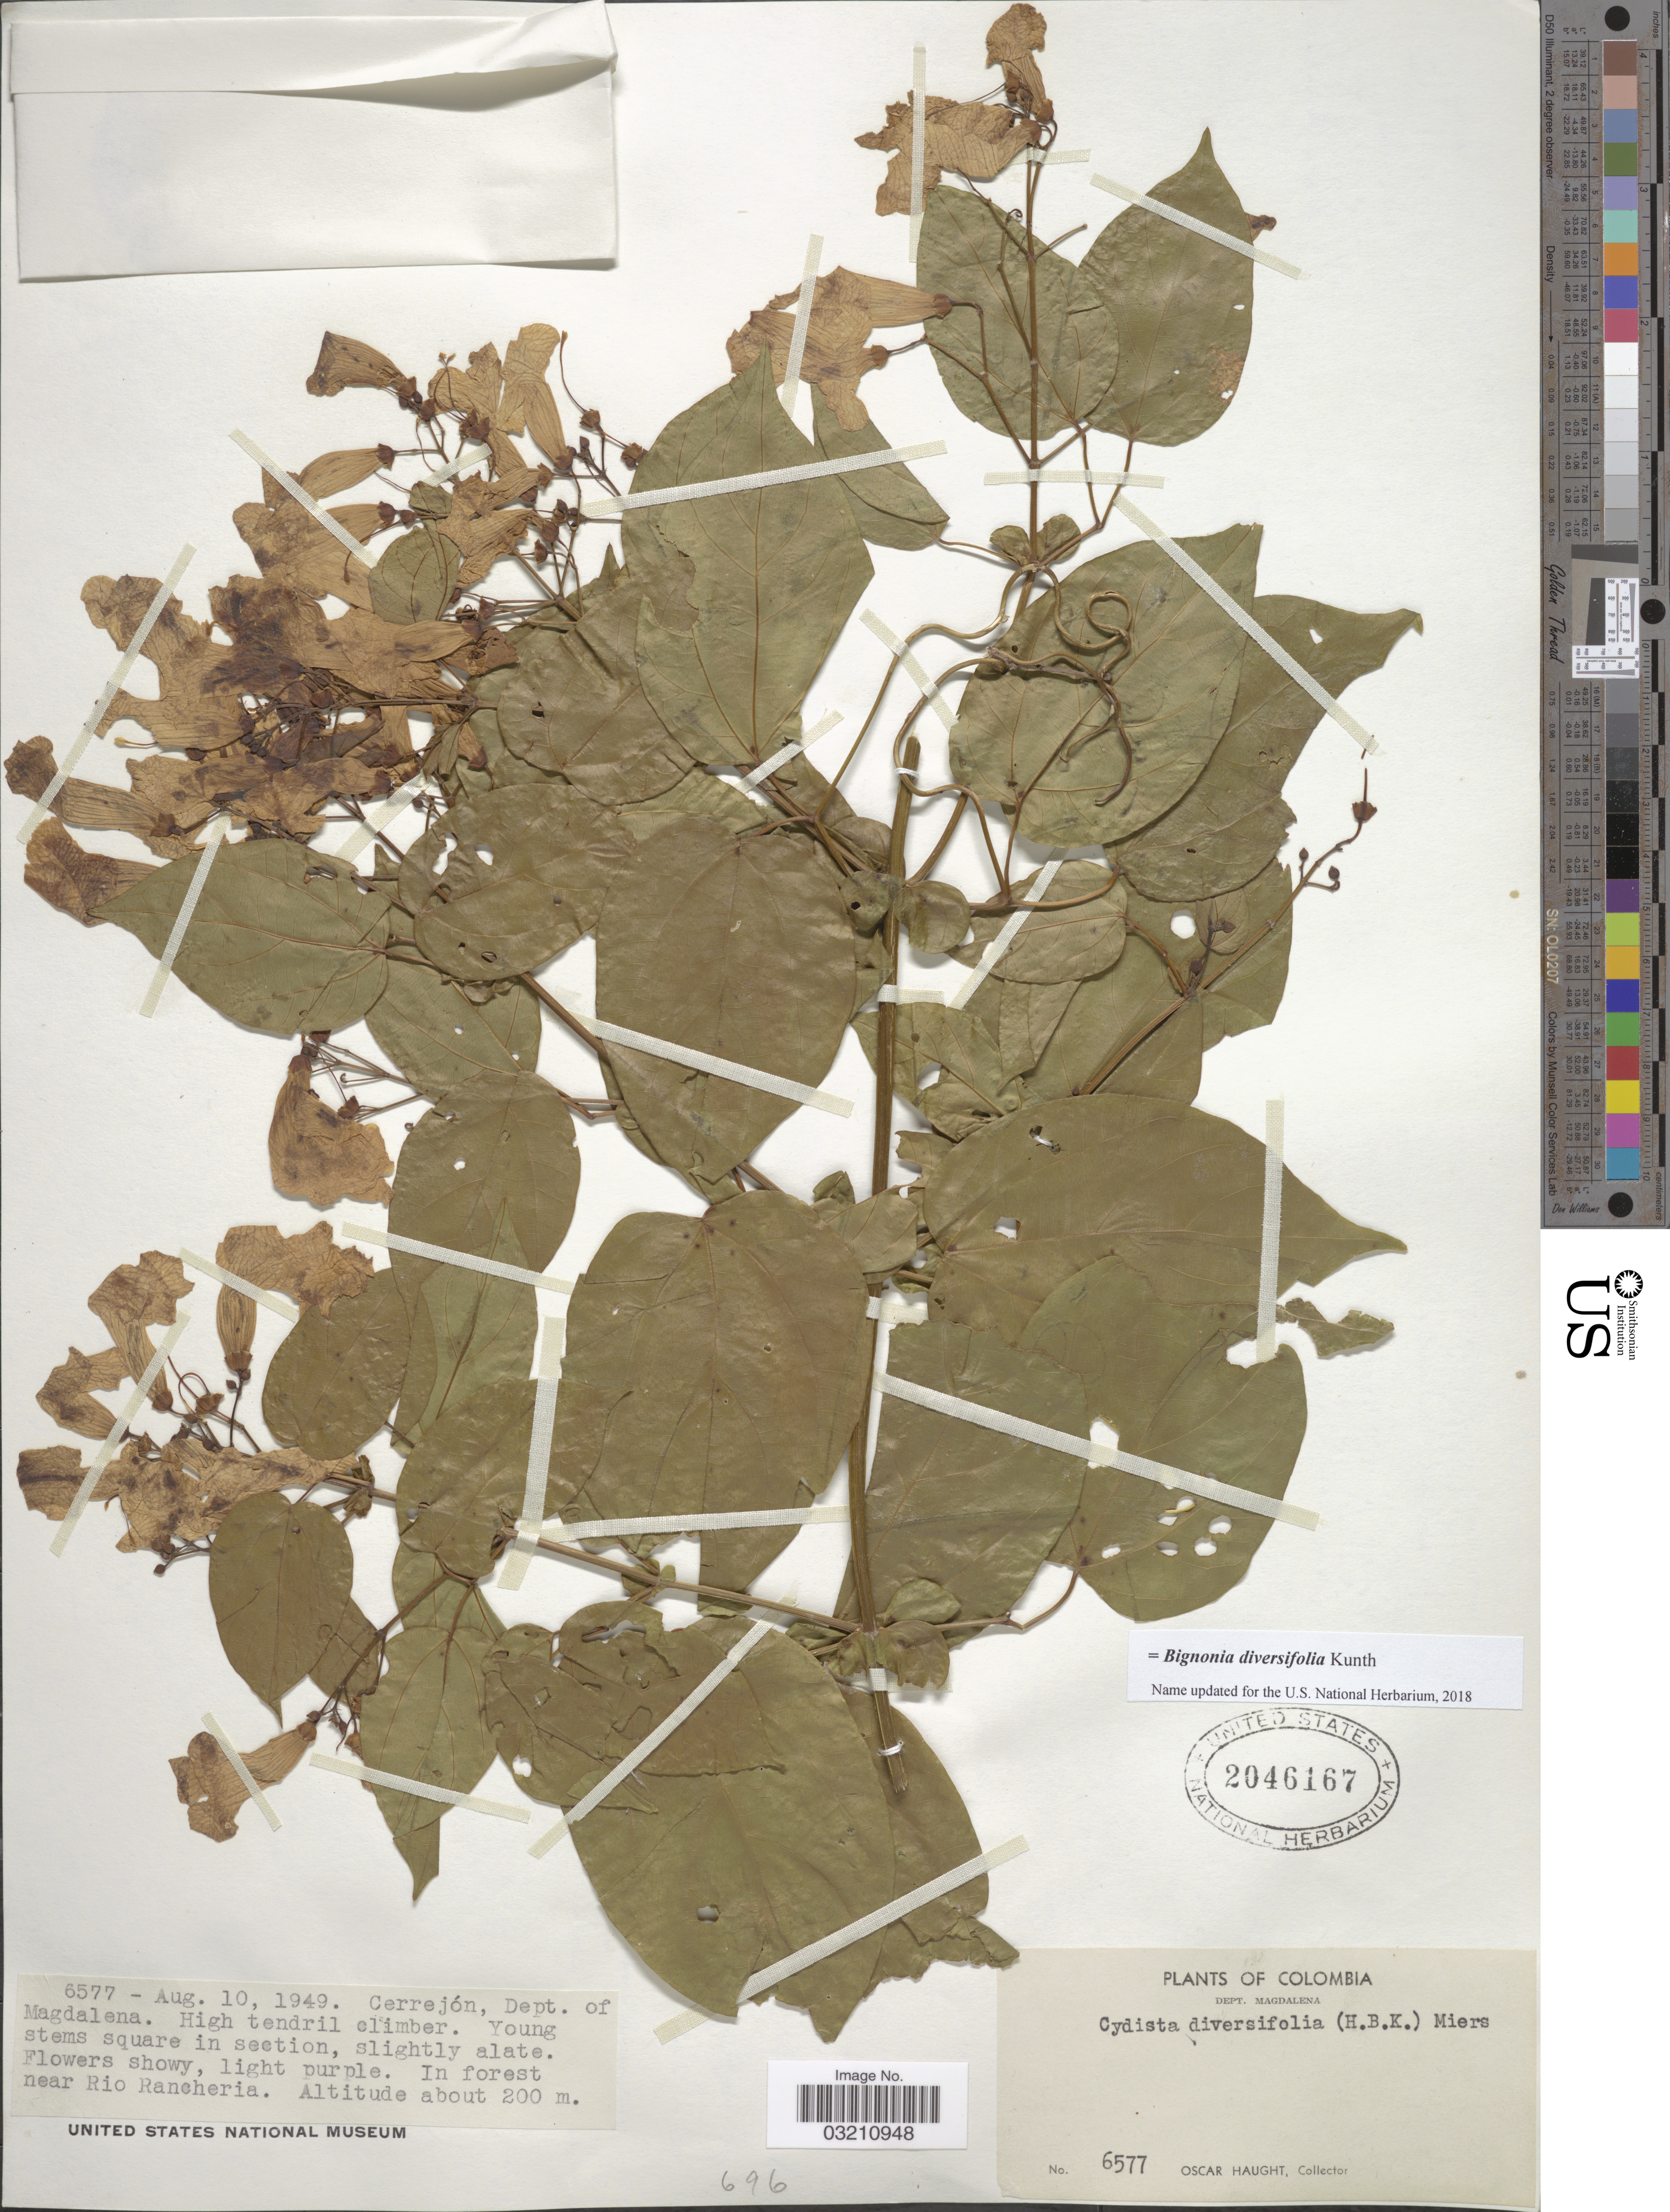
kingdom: Plantae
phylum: Tracheophyta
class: Magnoliopsida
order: Lamiales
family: Bignoniaceae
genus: Bignonia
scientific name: Bignonia diversifolia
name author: Kunth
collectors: O. L. Haught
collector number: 6577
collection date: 1949-08-10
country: Colombia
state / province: Magdalena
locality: Dept. of Magdalena. In forest near Rio Rancheria.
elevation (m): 200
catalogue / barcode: US 2046167